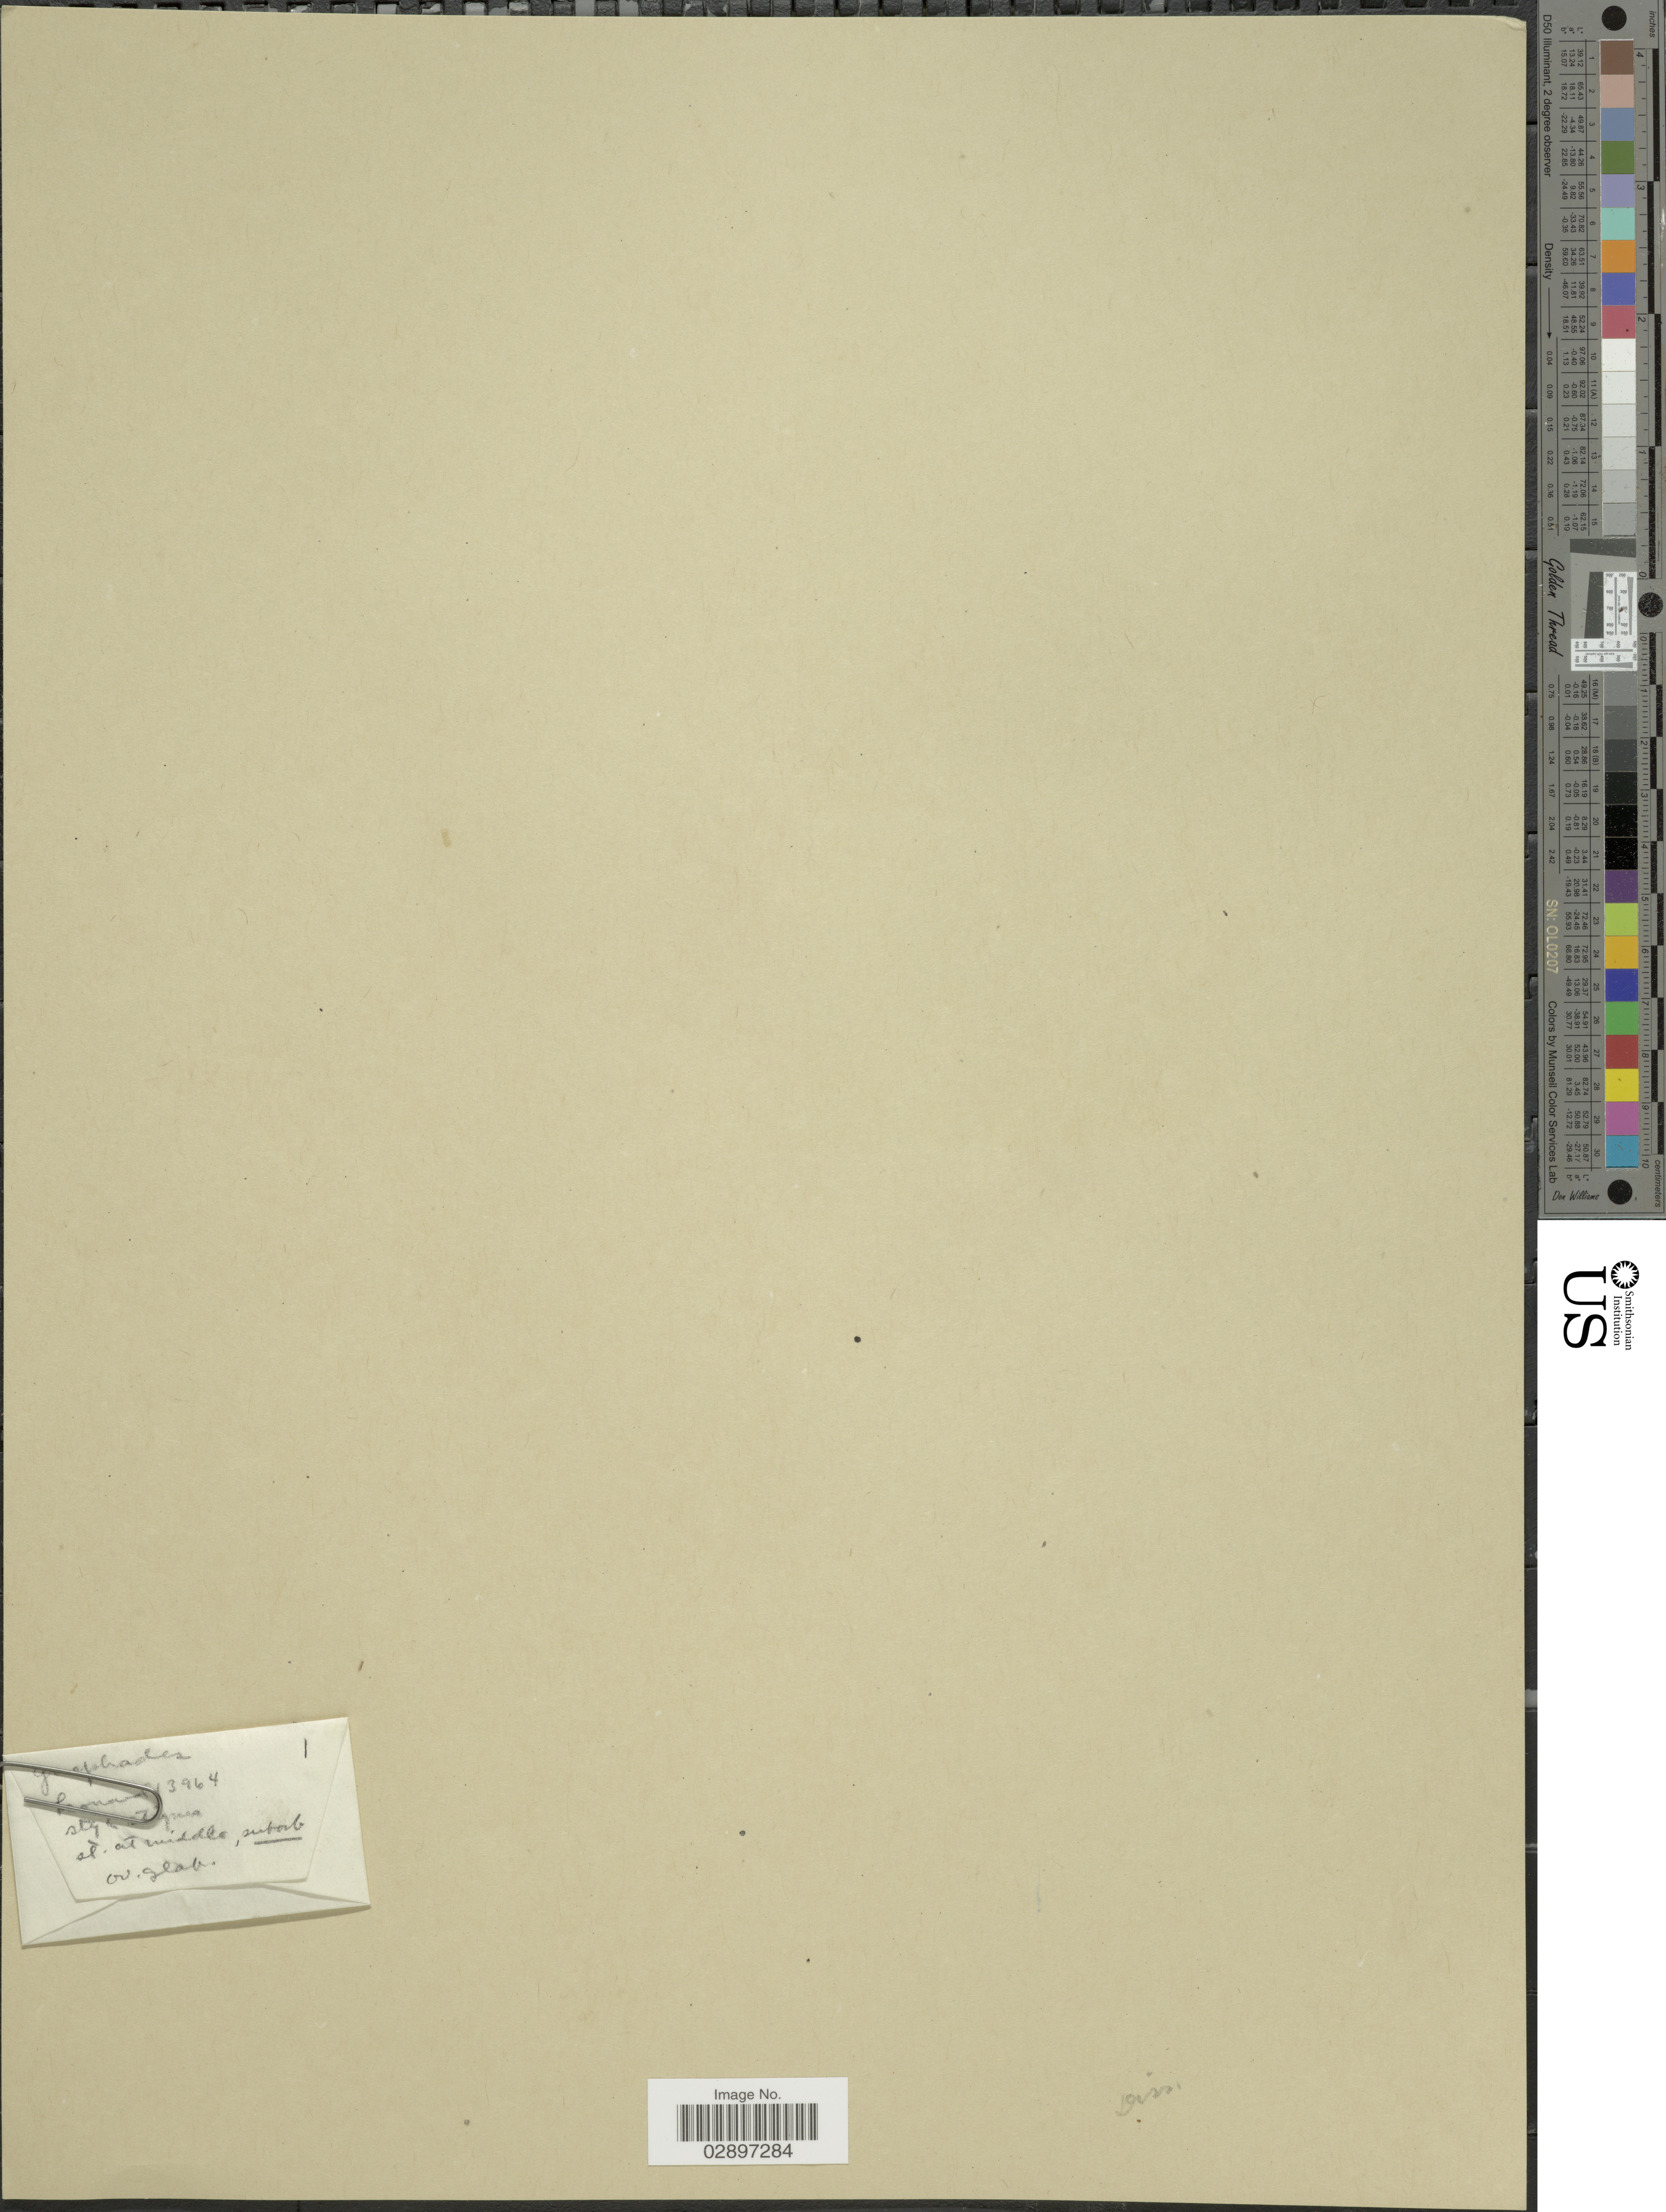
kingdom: Plantae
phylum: Tracheophyta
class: Magnoliopsida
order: Boraginales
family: Heliotropiaceae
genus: Tournefortia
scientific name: Tournefortia gnaphalodes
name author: (L.) R. Br.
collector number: !3964